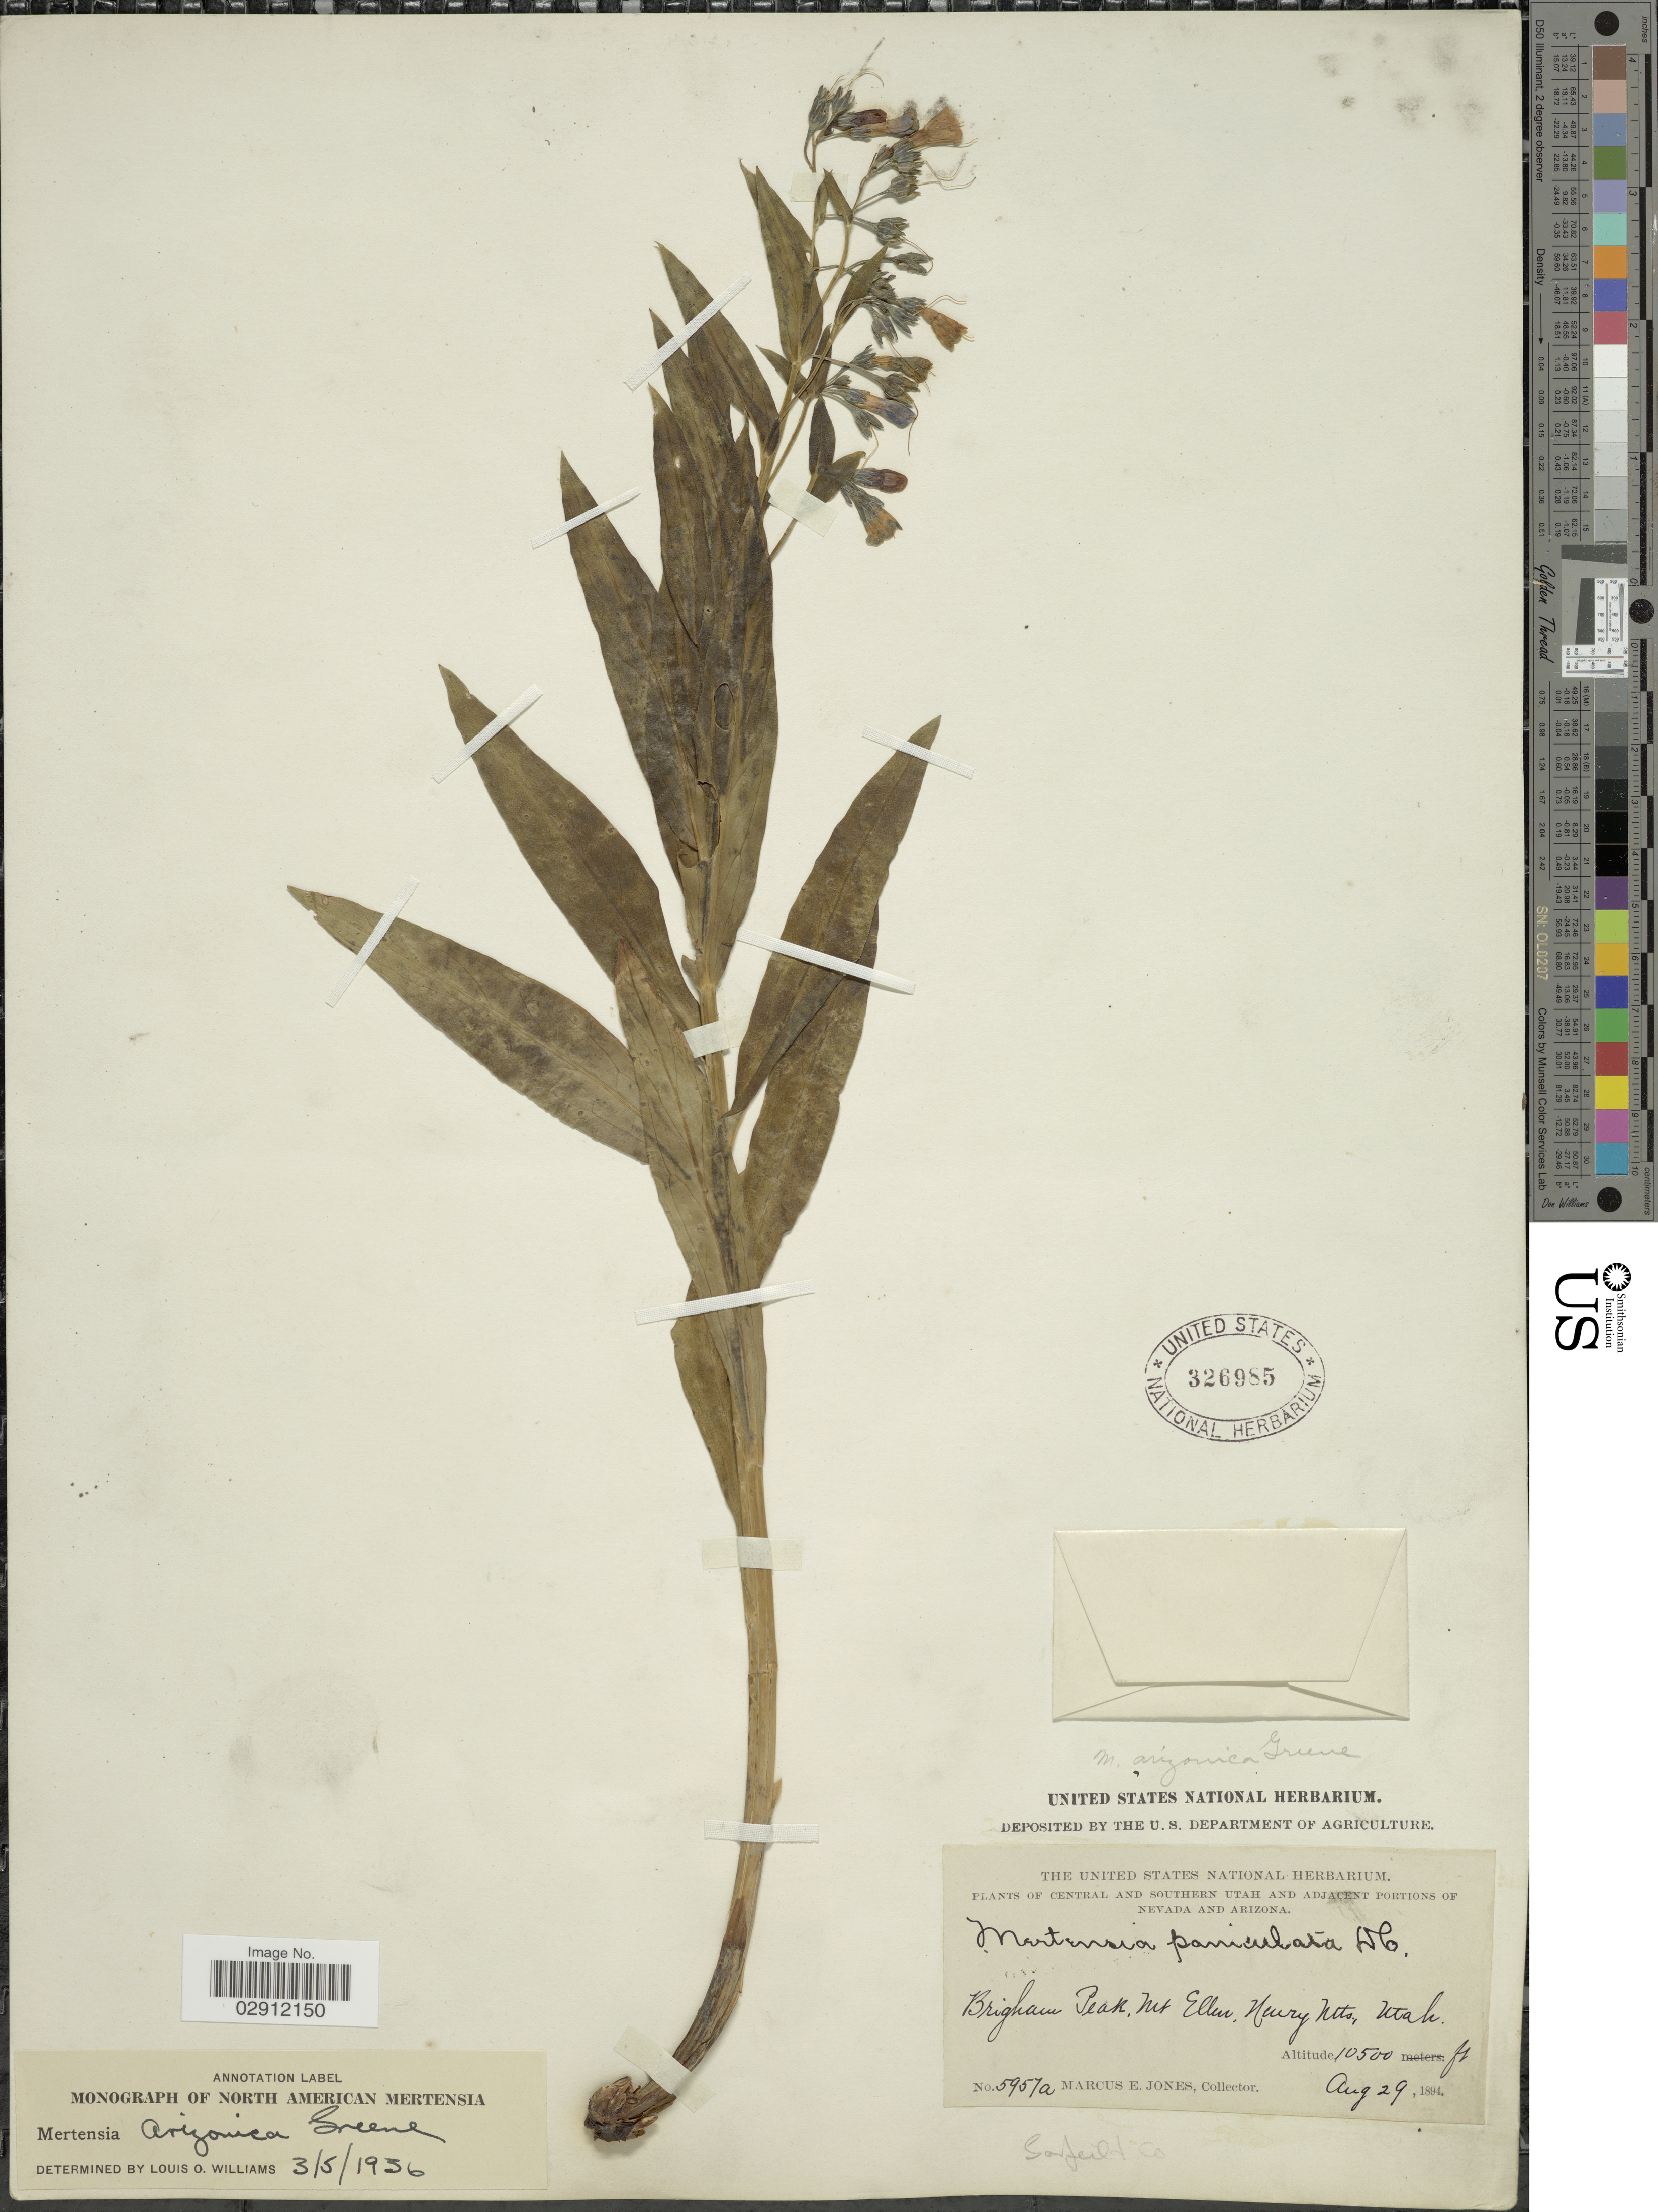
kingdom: Plantae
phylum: Tracheophyta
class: Magnoliopsida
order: Boraginales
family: Boraginaceae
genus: Mertensia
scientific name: Mertensia arizonica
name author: Greene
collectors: M. E. Jones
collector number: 5957a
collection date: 1894-08-29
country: United States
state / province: Utah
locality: Central and southern Utah. Brigham Peak, Mt. Ellen, Henry Mts., Garfield Co.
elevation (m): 3200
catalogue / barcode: US 326985